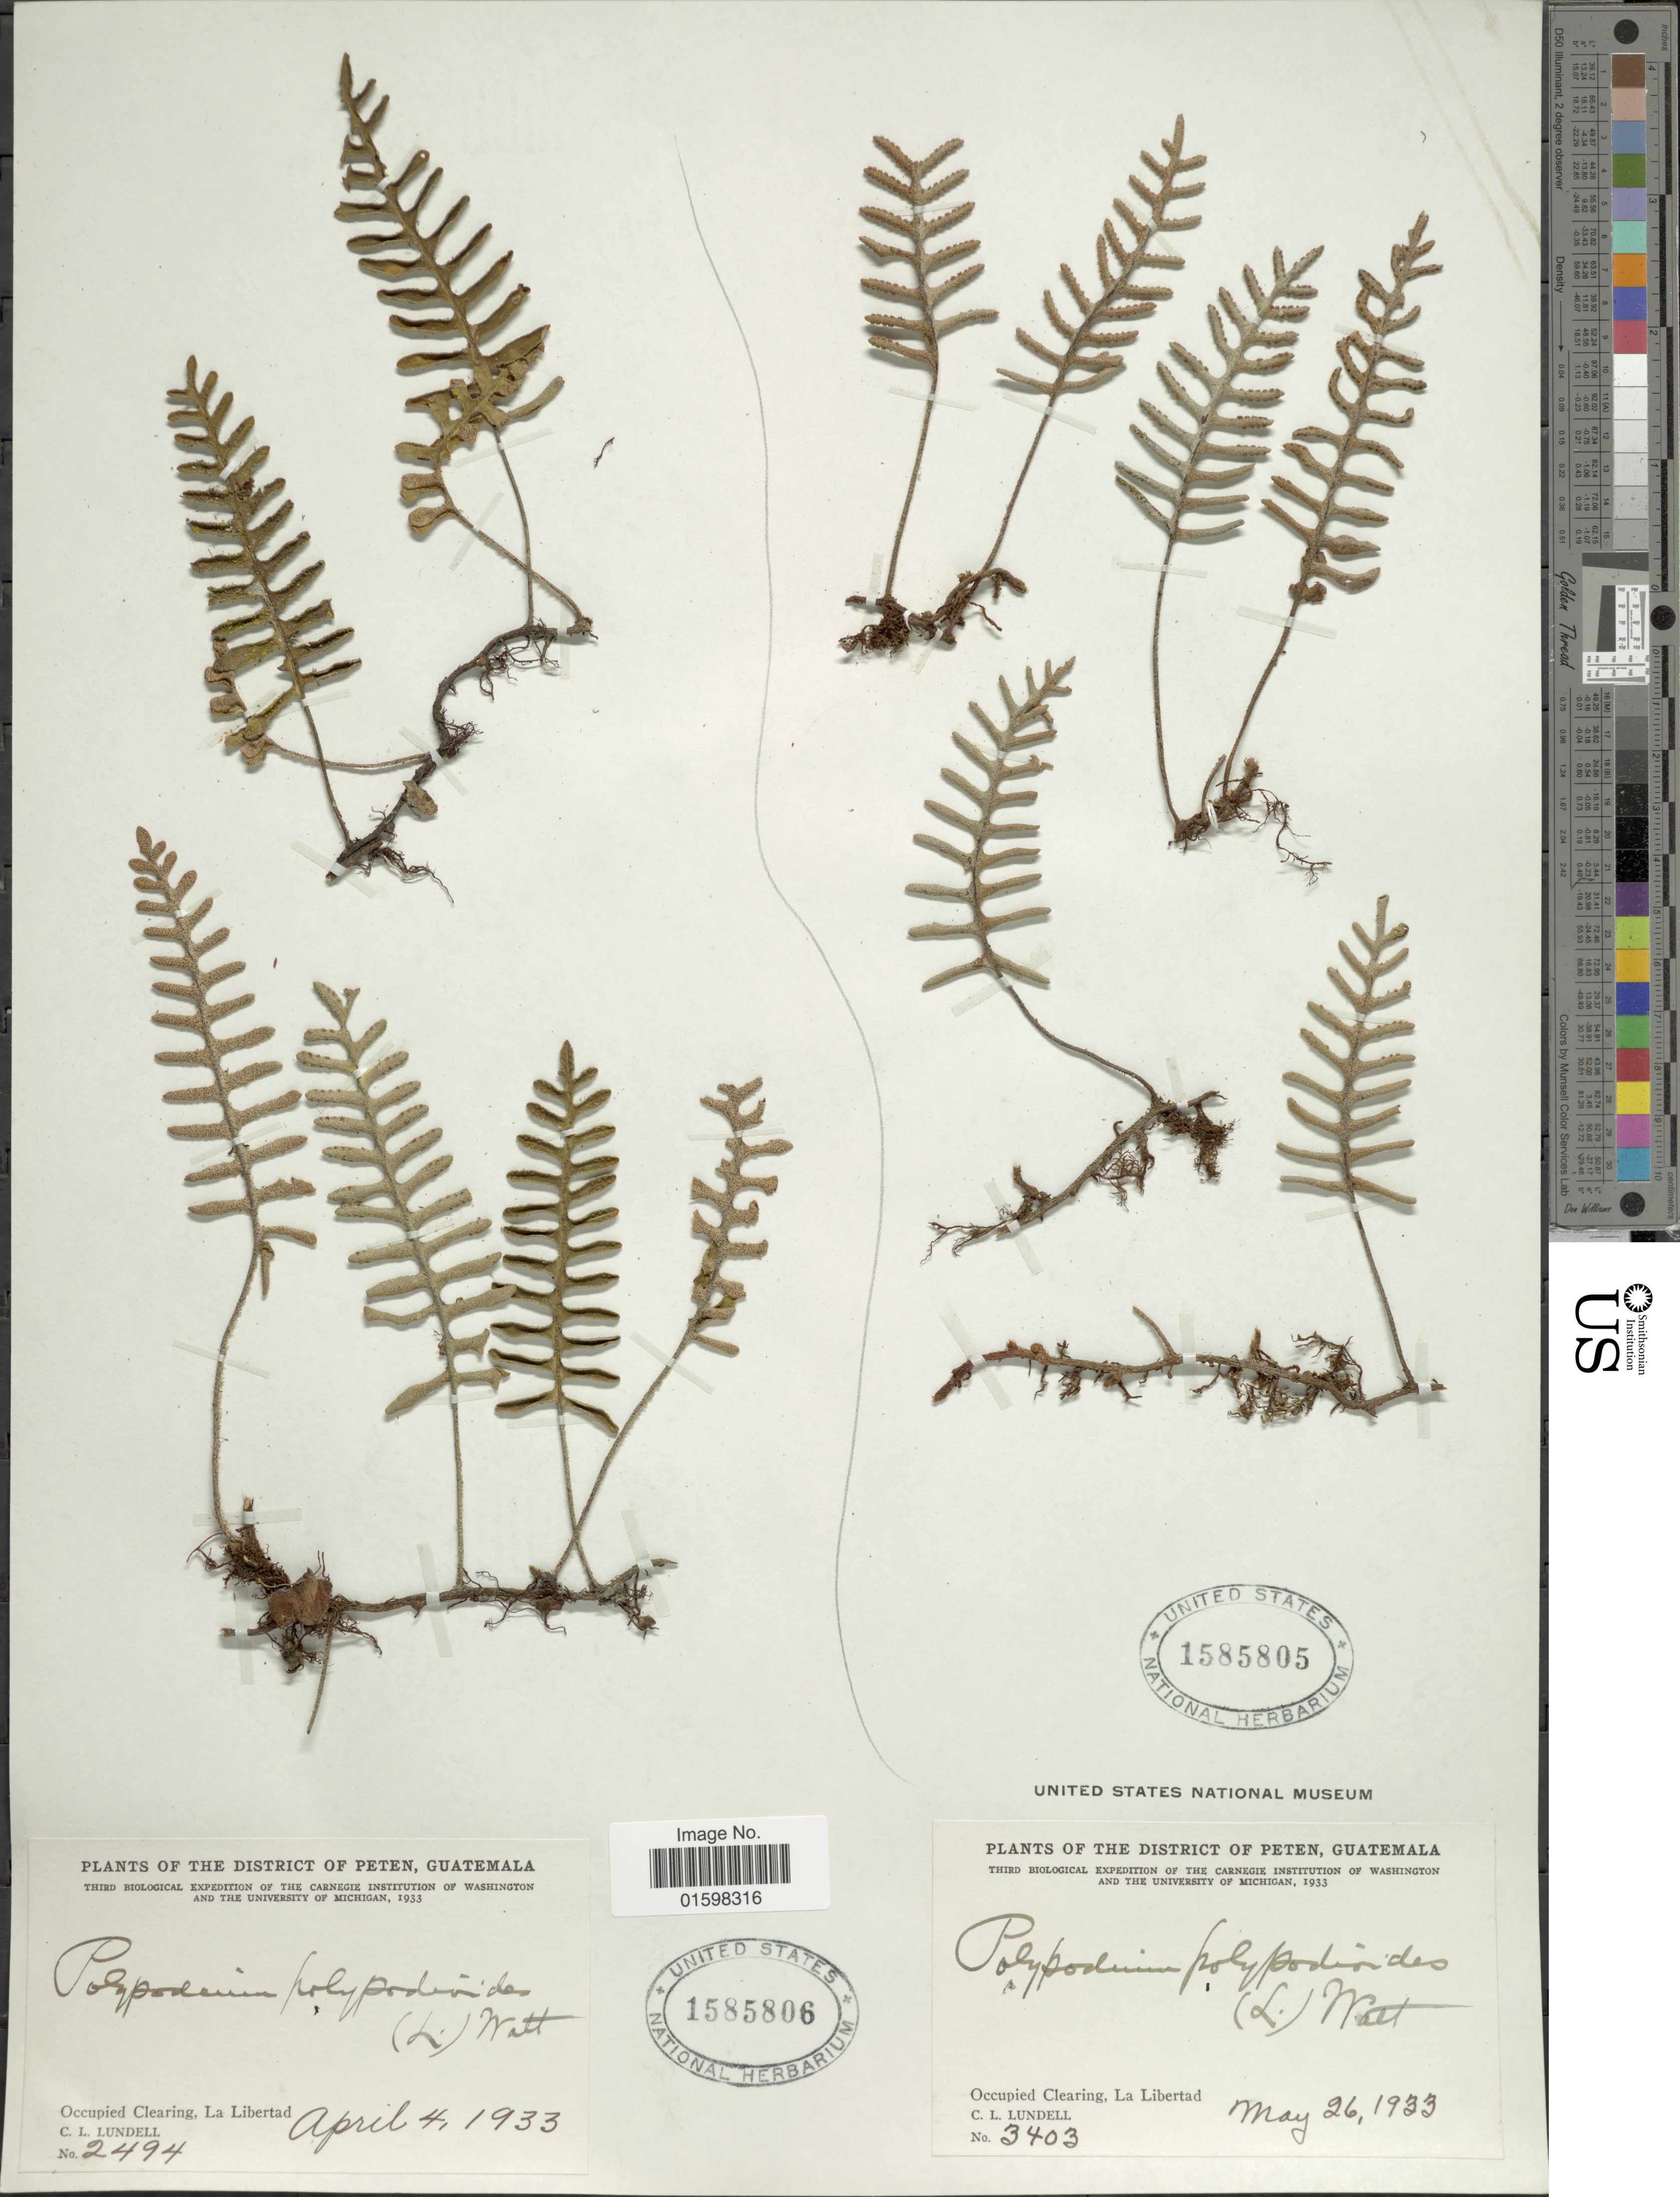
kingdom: Plantae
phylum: Tracheophyta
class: Polypodiopsida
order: Polypodiales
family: Polypodiaceae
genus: Pleopeltis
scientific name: Pleopeltis polypodioides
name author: (L.) E.G. Andrews & Windham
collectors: C. L. Lundell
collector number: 2494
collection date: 1933-04-04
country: Guatemala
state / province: El Petén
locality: The District of Peten, Guatemala. Occupied clearing, La Libertad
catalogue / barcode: US 1585806-2